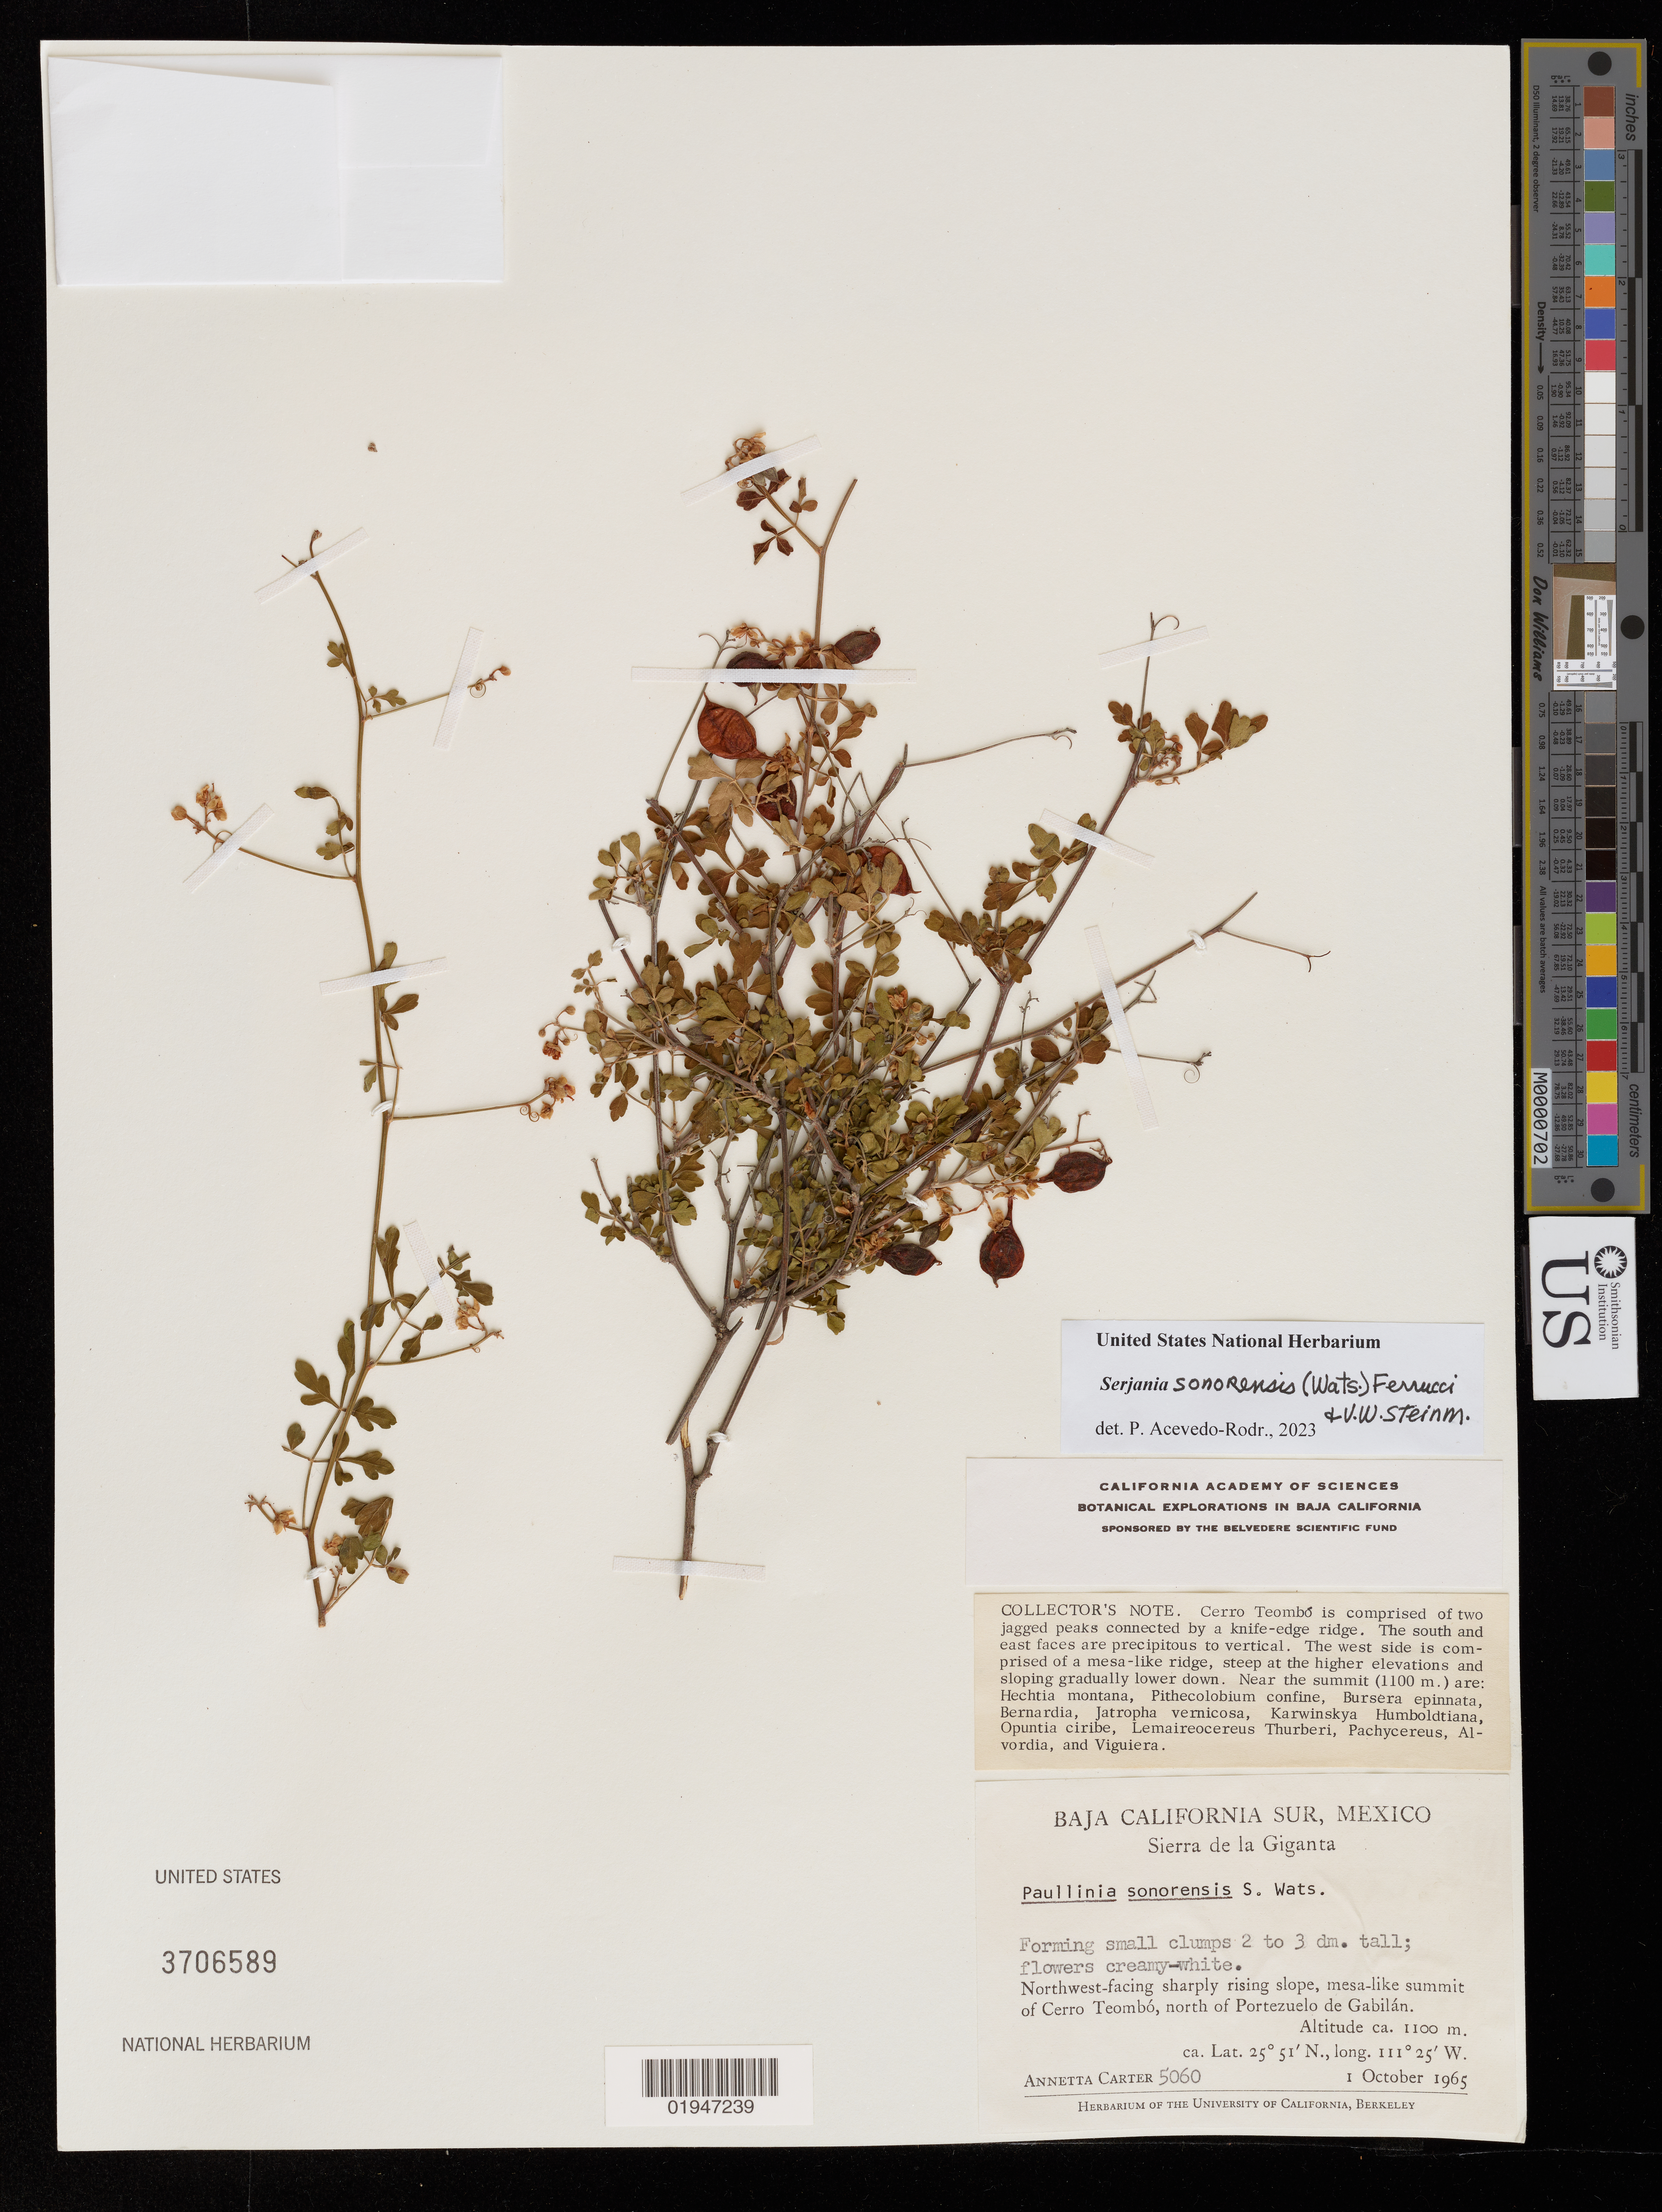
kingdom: Plantae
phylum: Tracheophyta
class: Magnoliopsida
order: Sapindales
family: Sapindaceae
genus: Serjania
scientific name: Serjania sonorensis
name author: (S. Watson) Ferrucci & V.W. Steinm.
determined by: Acevedo-Rodriguez, P., (US), Smithsonian Institution - National Museum of Natural History (UNITED STATES)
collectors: A. M. Carter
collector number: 5060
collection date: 1965-10-01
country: Mexico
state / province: Baja California Sur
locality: Sierra de la Giganta. Cerro Teombó, N of Portezuelo de Gabilán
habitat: NW-facing sharply risiing slope, mesa-like summit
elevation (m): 1100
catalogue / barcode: US 3706589